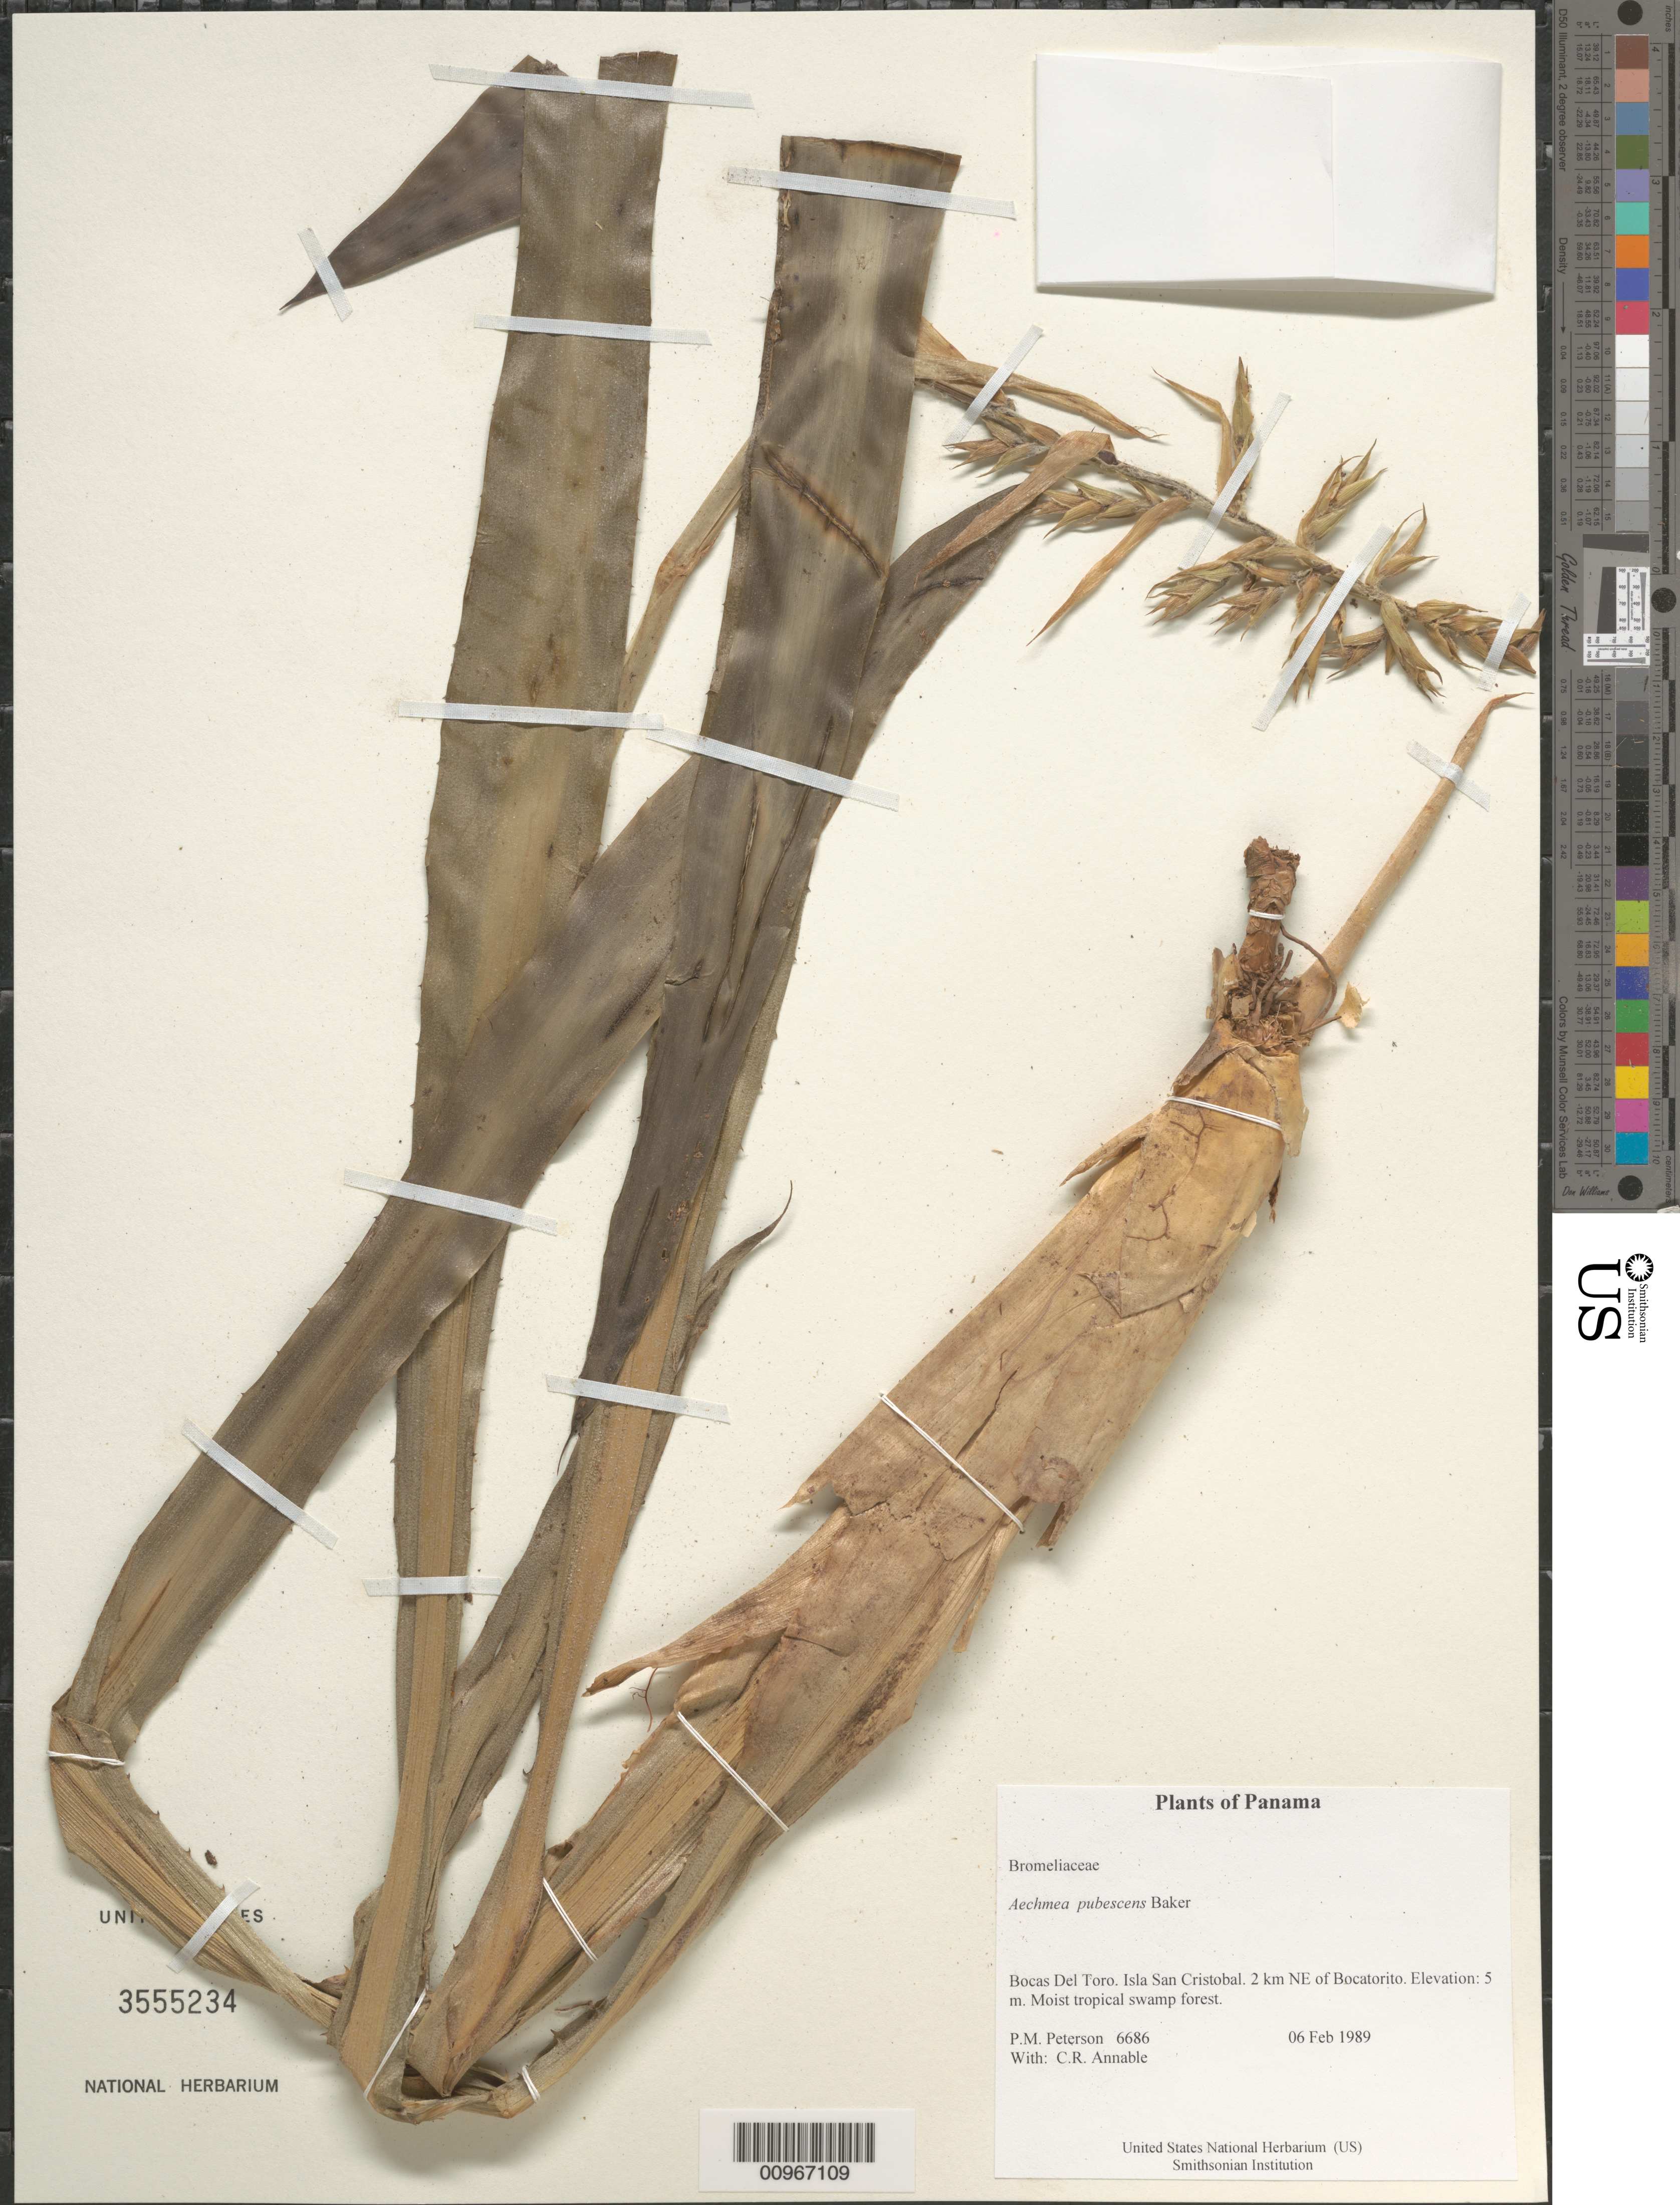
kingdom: Plantae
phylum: Tracheophyta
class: Liliopsida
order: Poales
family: Bromeliaceae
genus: Aechmea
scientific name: Aechmea pubescens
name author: Baker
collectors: P. M. Peterson & C. R. Annable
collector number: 06686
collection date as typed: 06 Feb 1989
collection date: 1989-02-06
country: Panama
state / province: Bocas del Toro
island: San Cristobal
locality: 2 km NE of Bocatorito.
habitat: Moist tropical swamp forest.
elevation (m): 5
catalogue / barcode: US 3555234